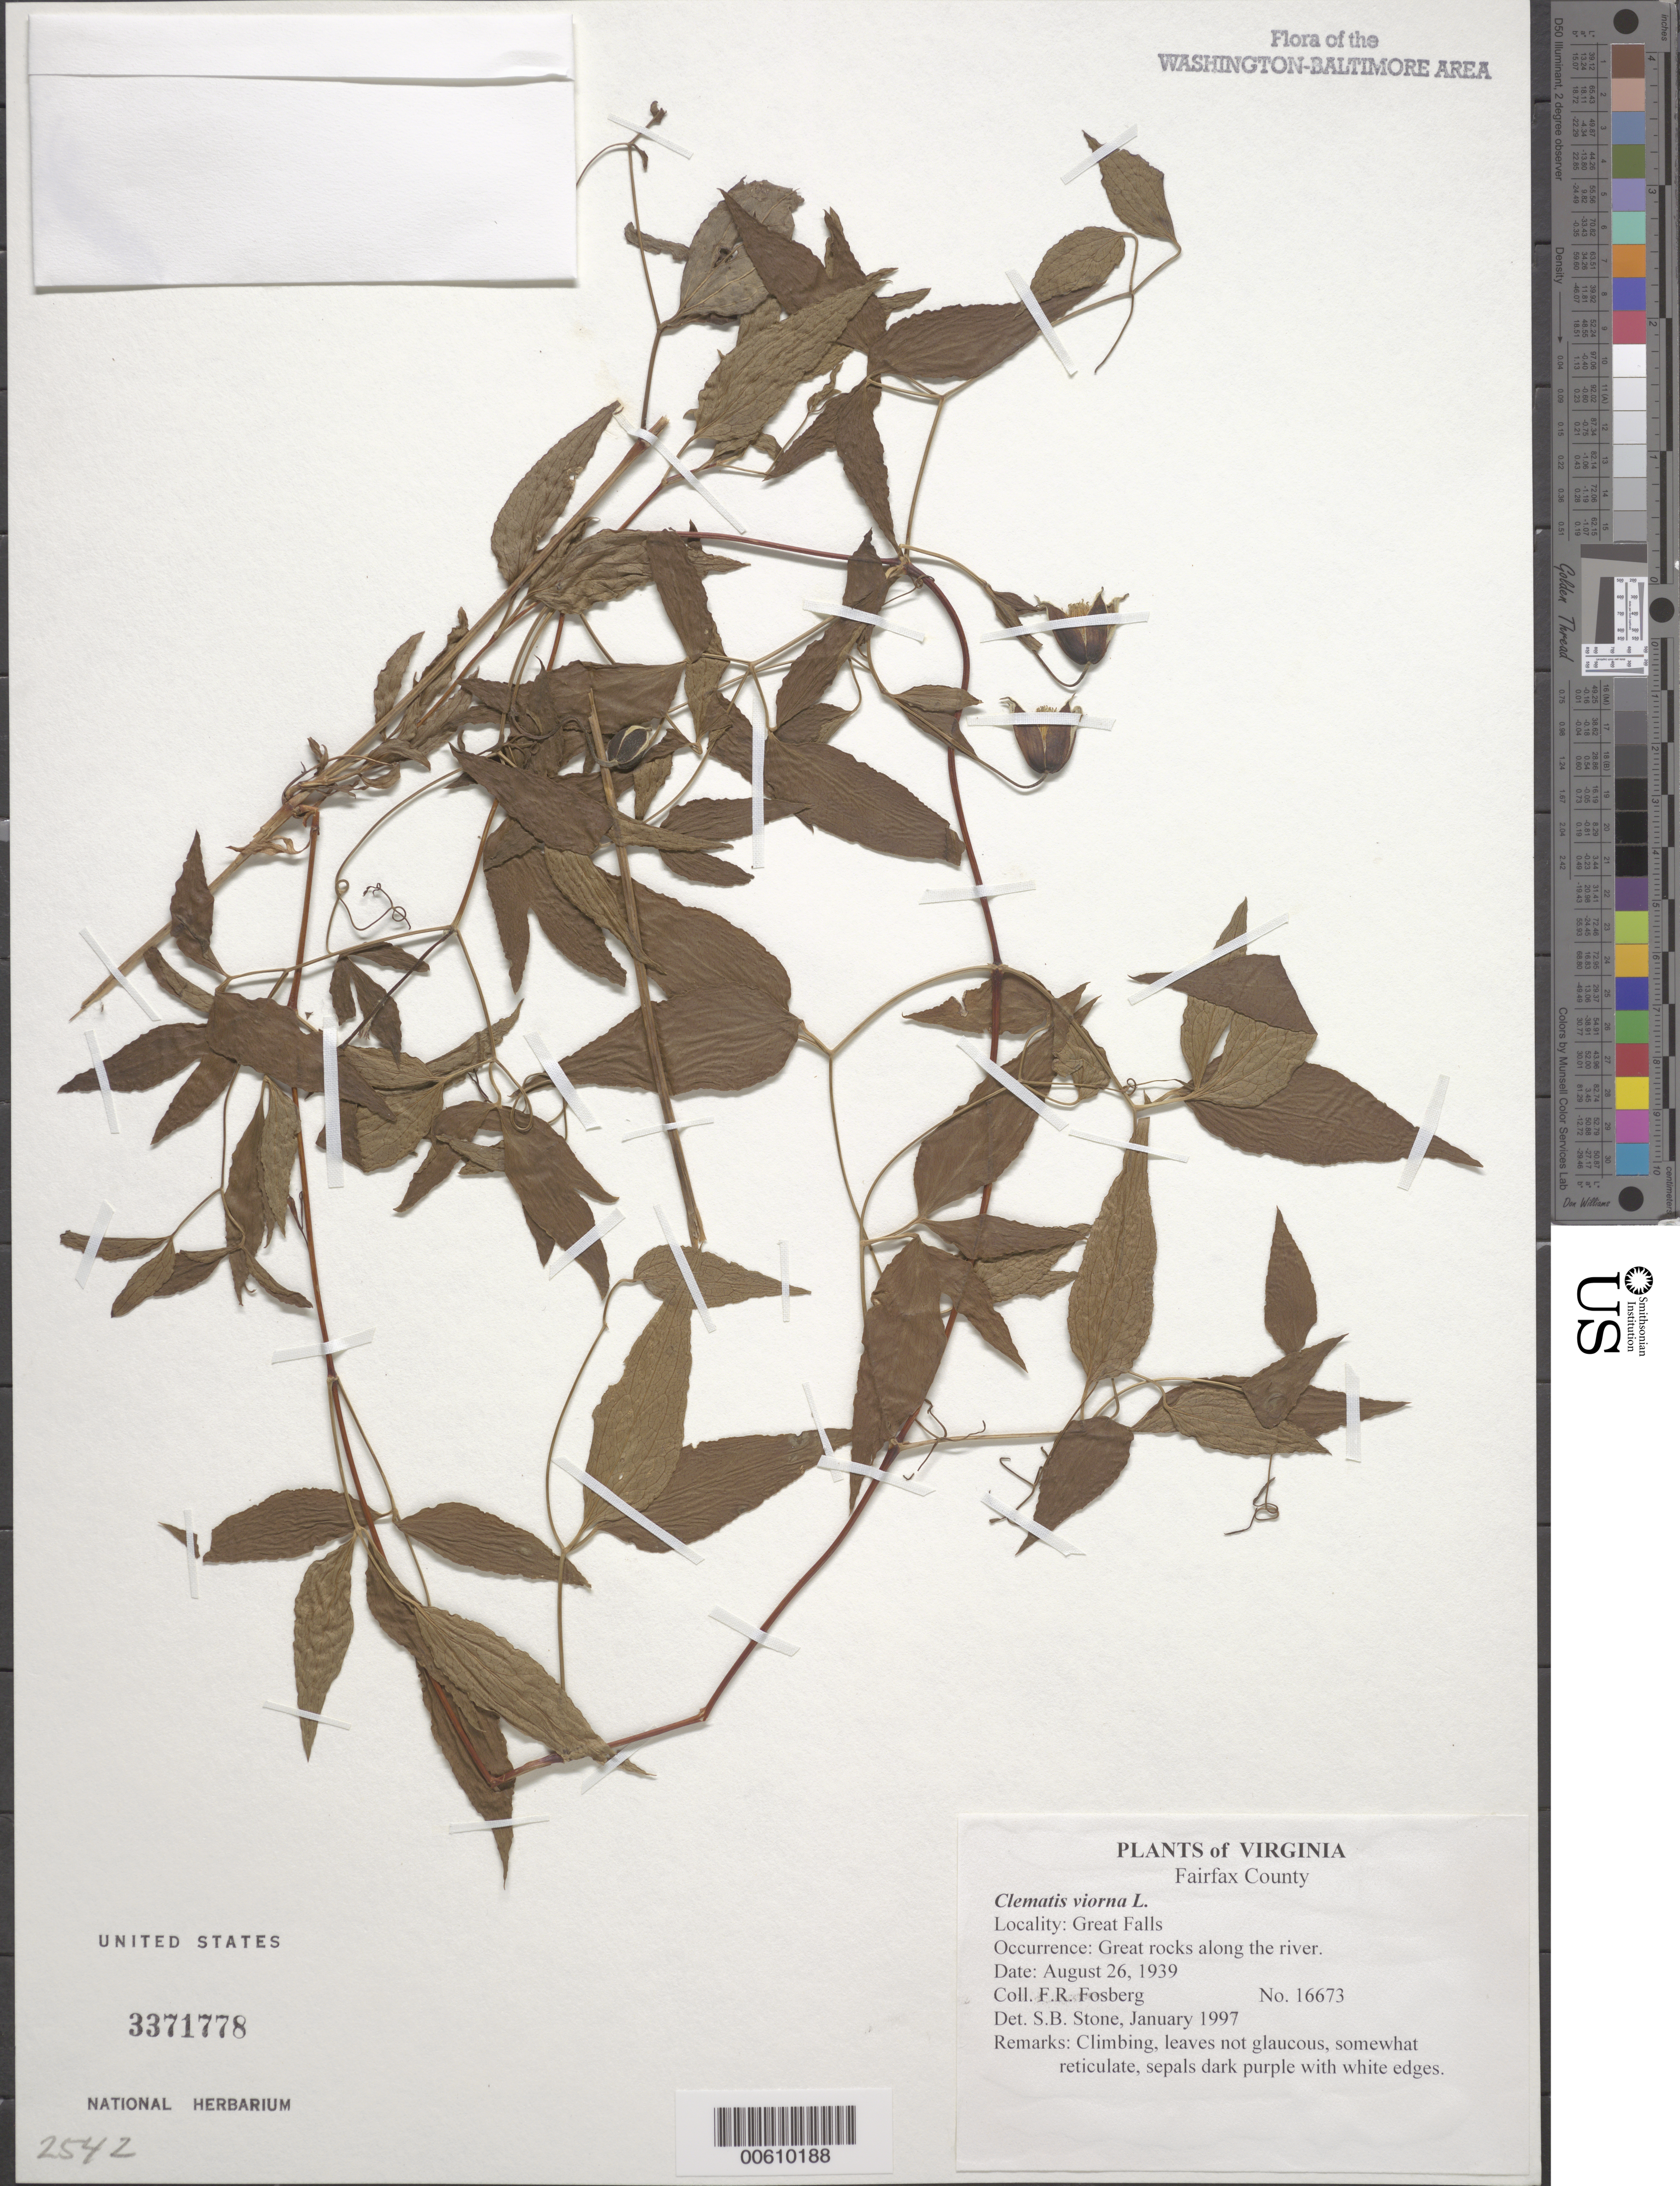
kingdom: Plantae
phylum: Tracheophyta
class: Magnoliopsida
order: Ranunculales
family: Ranunculaceae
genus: Clematis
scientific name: Clematis viorna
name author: L.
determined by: Stone, S. B.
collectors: F. R. Fosberg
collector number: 16673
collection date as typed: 26 Aug 1939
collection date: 1939-08-26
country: United States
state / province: Virginia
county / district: Fairfax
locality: Great Falls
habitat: Great rocks along the river.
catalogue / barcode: US 3371778